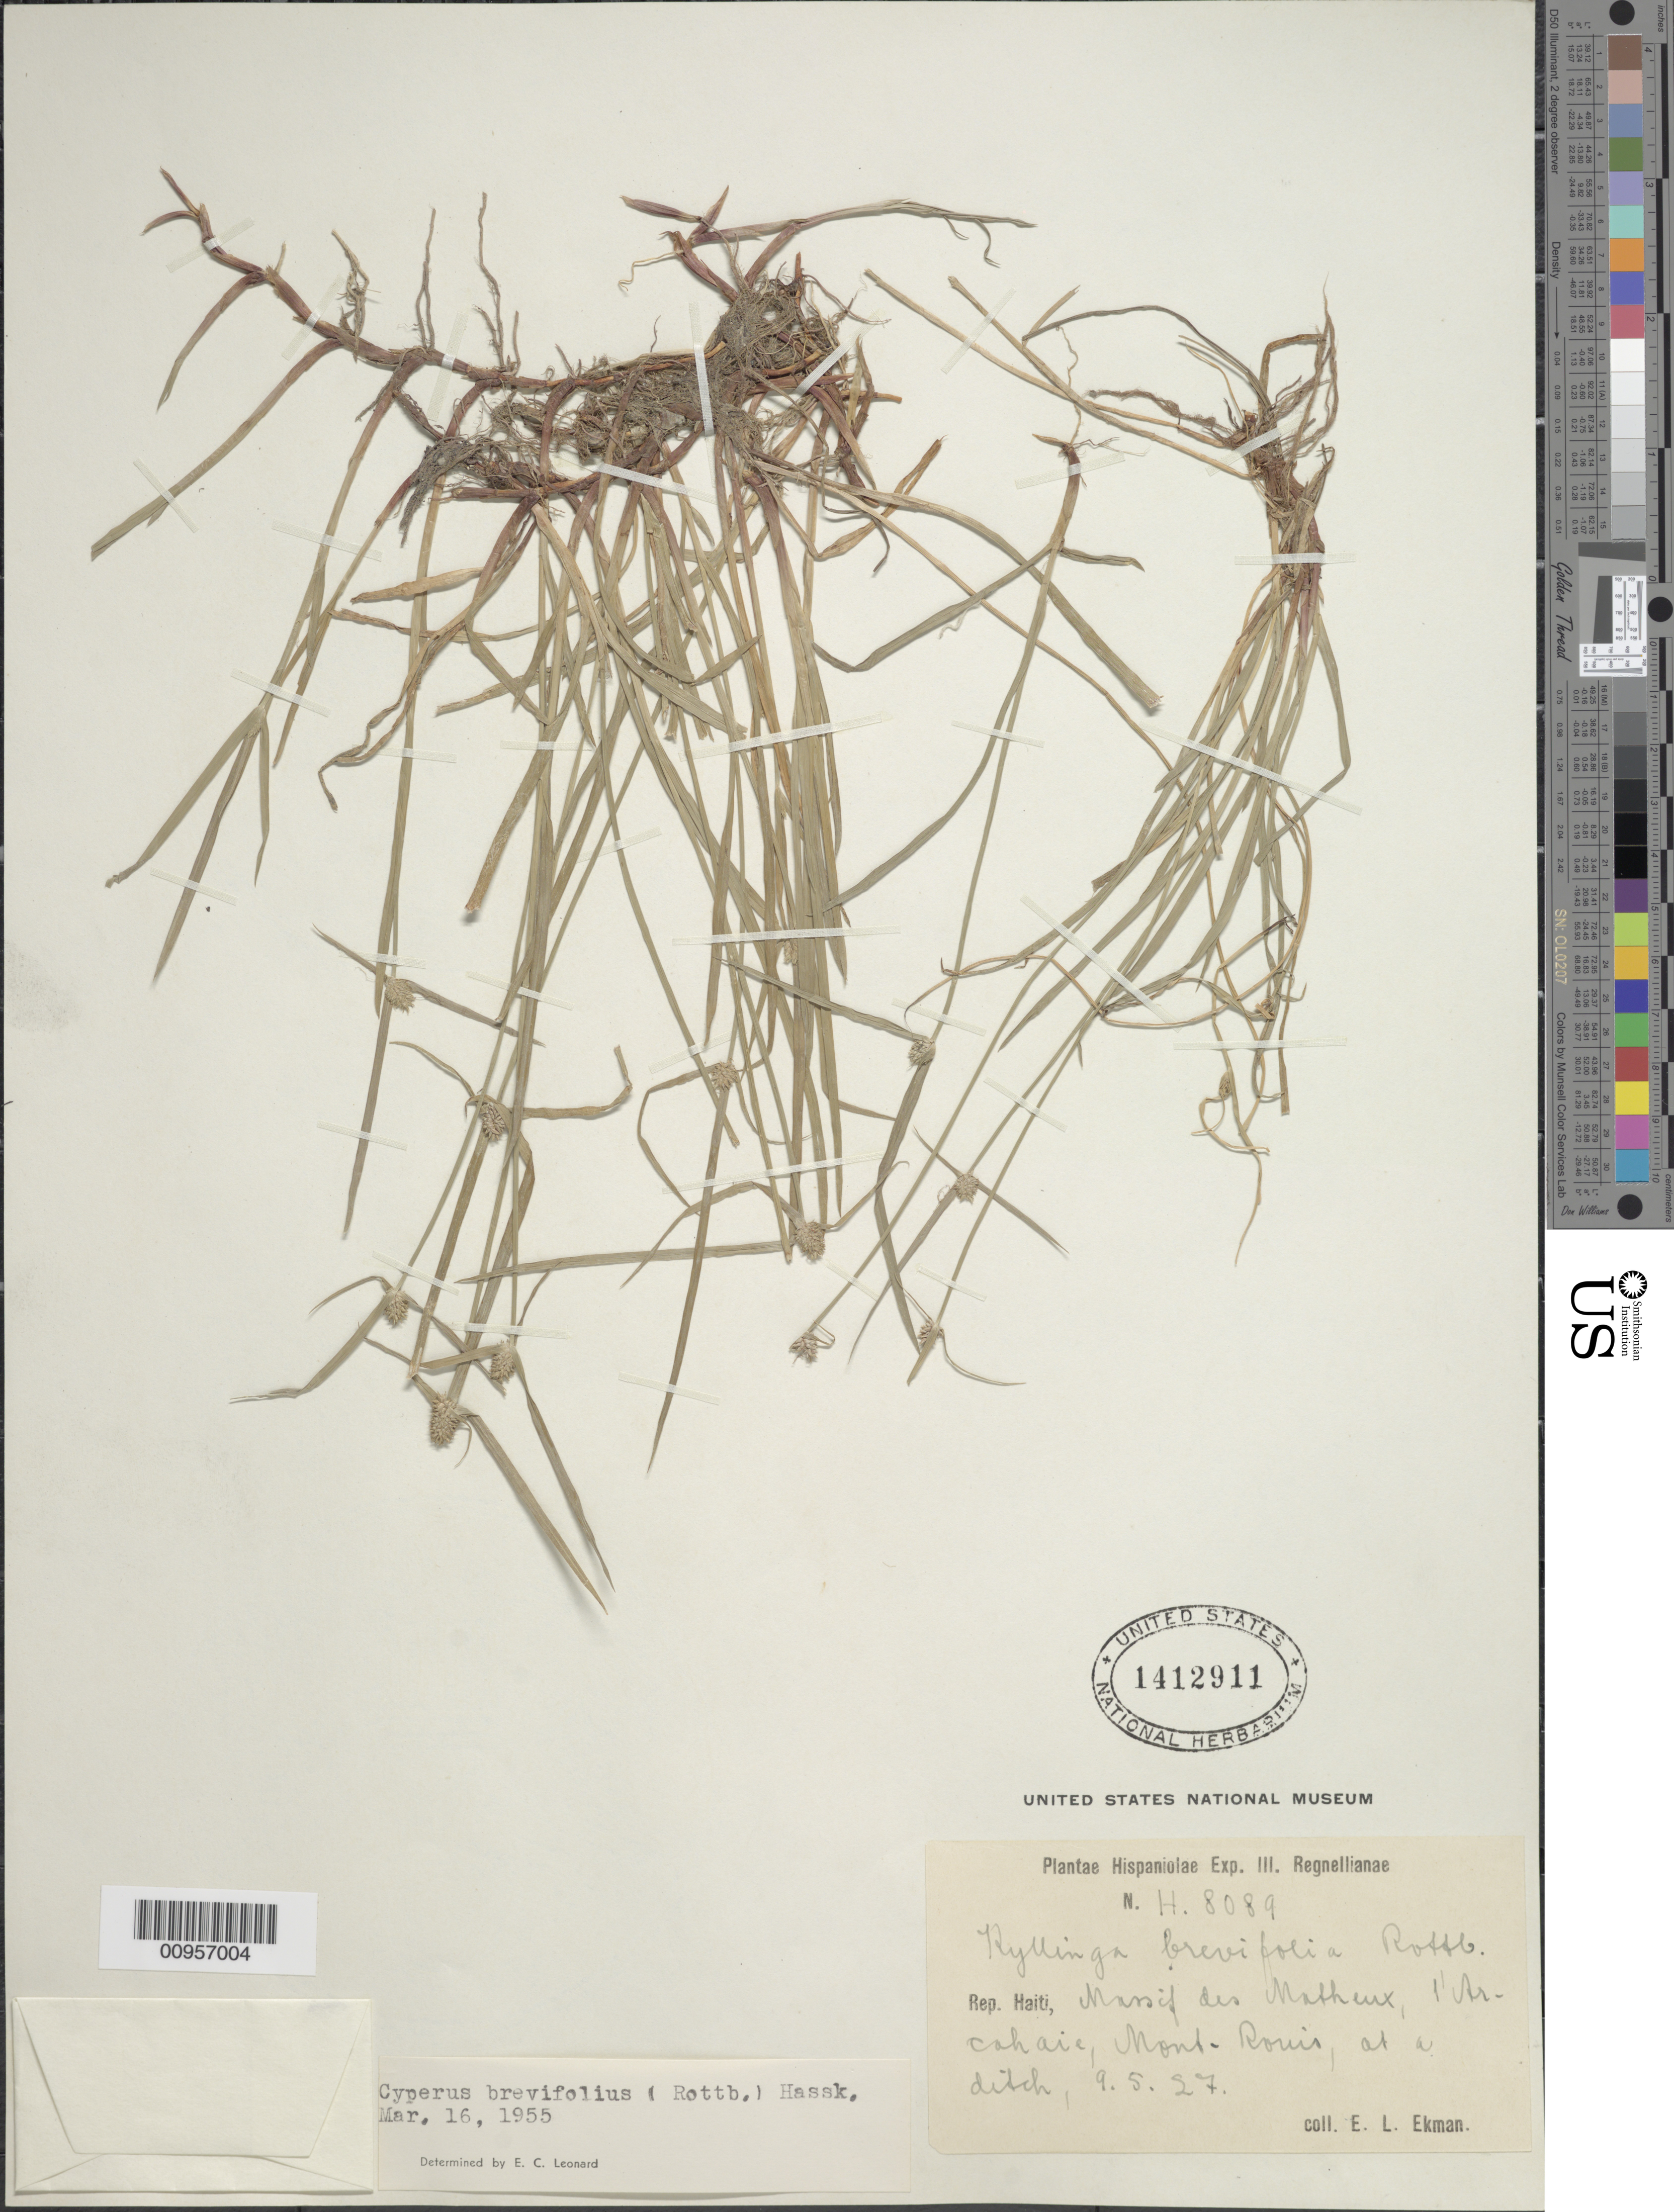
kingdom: Plantae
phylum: Tracheophyta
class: Liliopsida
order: Poales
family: Cyperaceae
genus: Cyperus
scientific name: Cyperus brevifolius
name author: (Rottb.) Hassk.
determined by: Strong, M. T., (US), Smithsonian Institution - National Museum of Natural History (UNITED STATES)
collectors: E. L. Ekman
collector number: H 8089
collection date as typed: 09 May 1927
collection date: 1927-05-09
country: Haiti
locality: Massif des Matheux, l'Arcahaie, Mont Rouis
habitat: At a ditch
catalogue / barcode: US 1412911